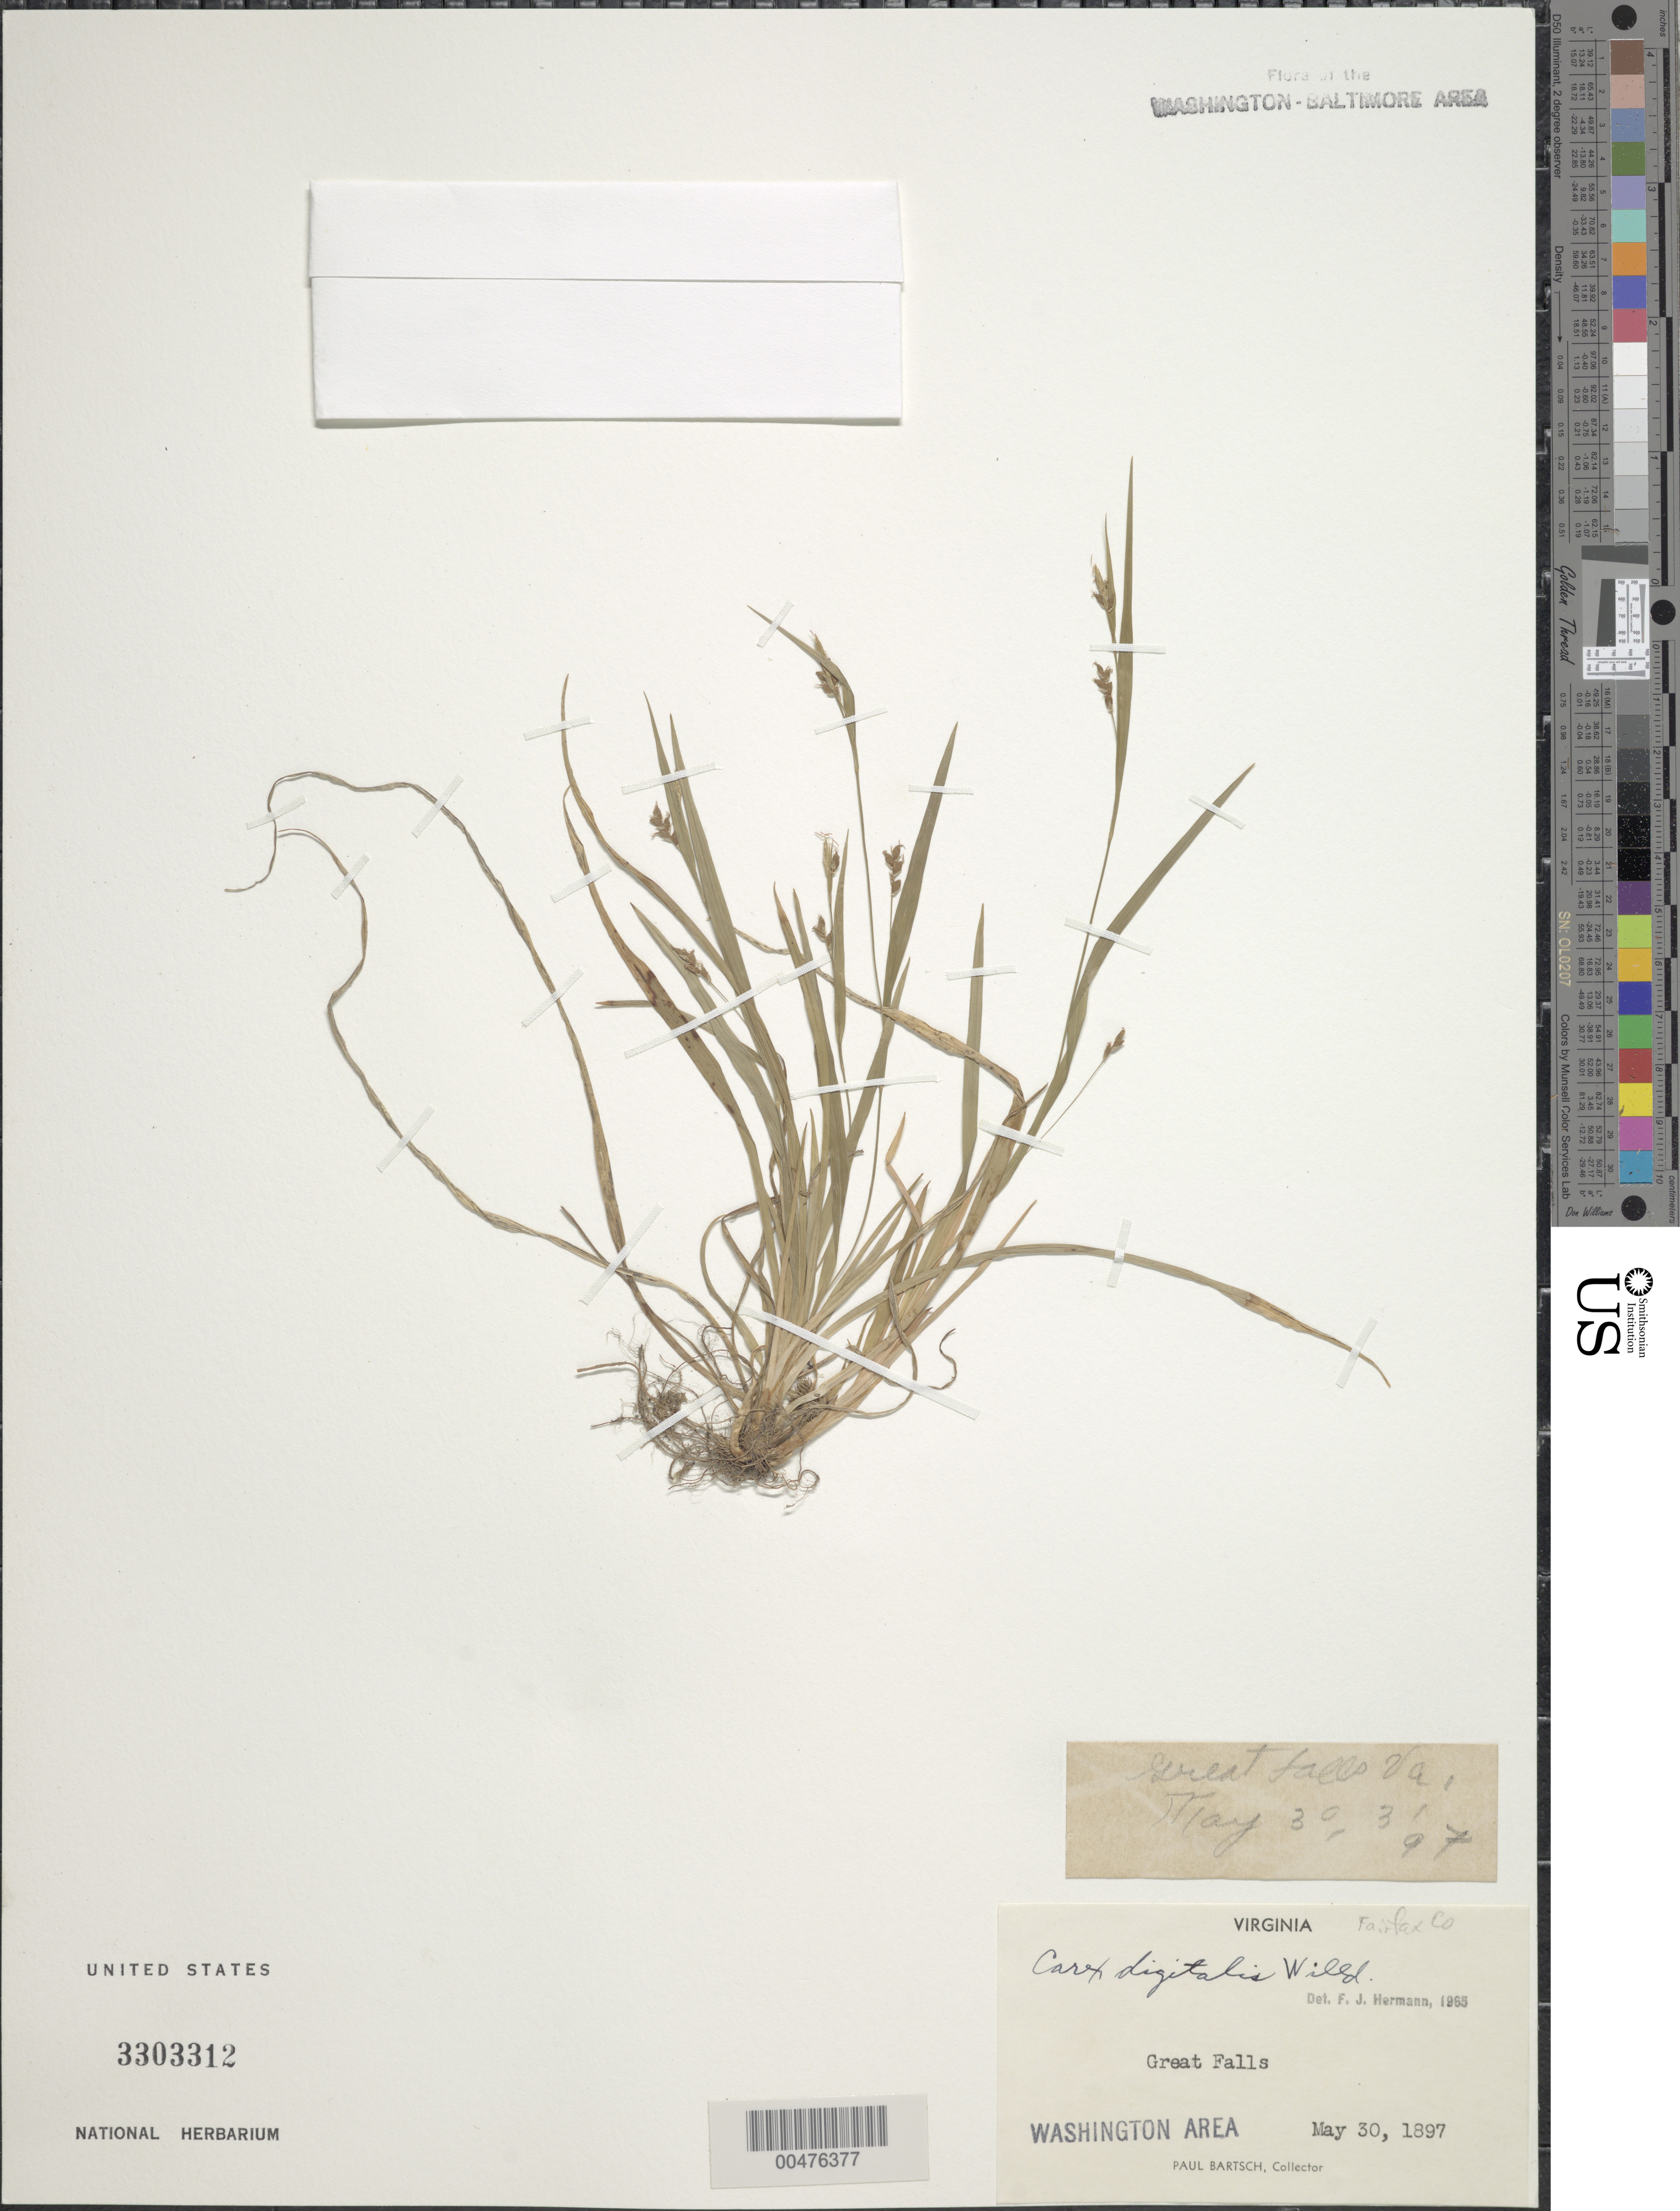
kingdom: Plantae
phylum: Tracheophyta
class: Liliopsida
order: Poales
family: Cyperaceae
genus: Carex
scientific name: Carex digitalis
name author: Willd.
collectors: P. Bartsch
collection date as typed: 30 May 1897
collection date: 1897-05-30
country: United States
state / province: Virginia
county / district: Fairfax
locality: Great Falls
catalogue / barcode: US 3303312